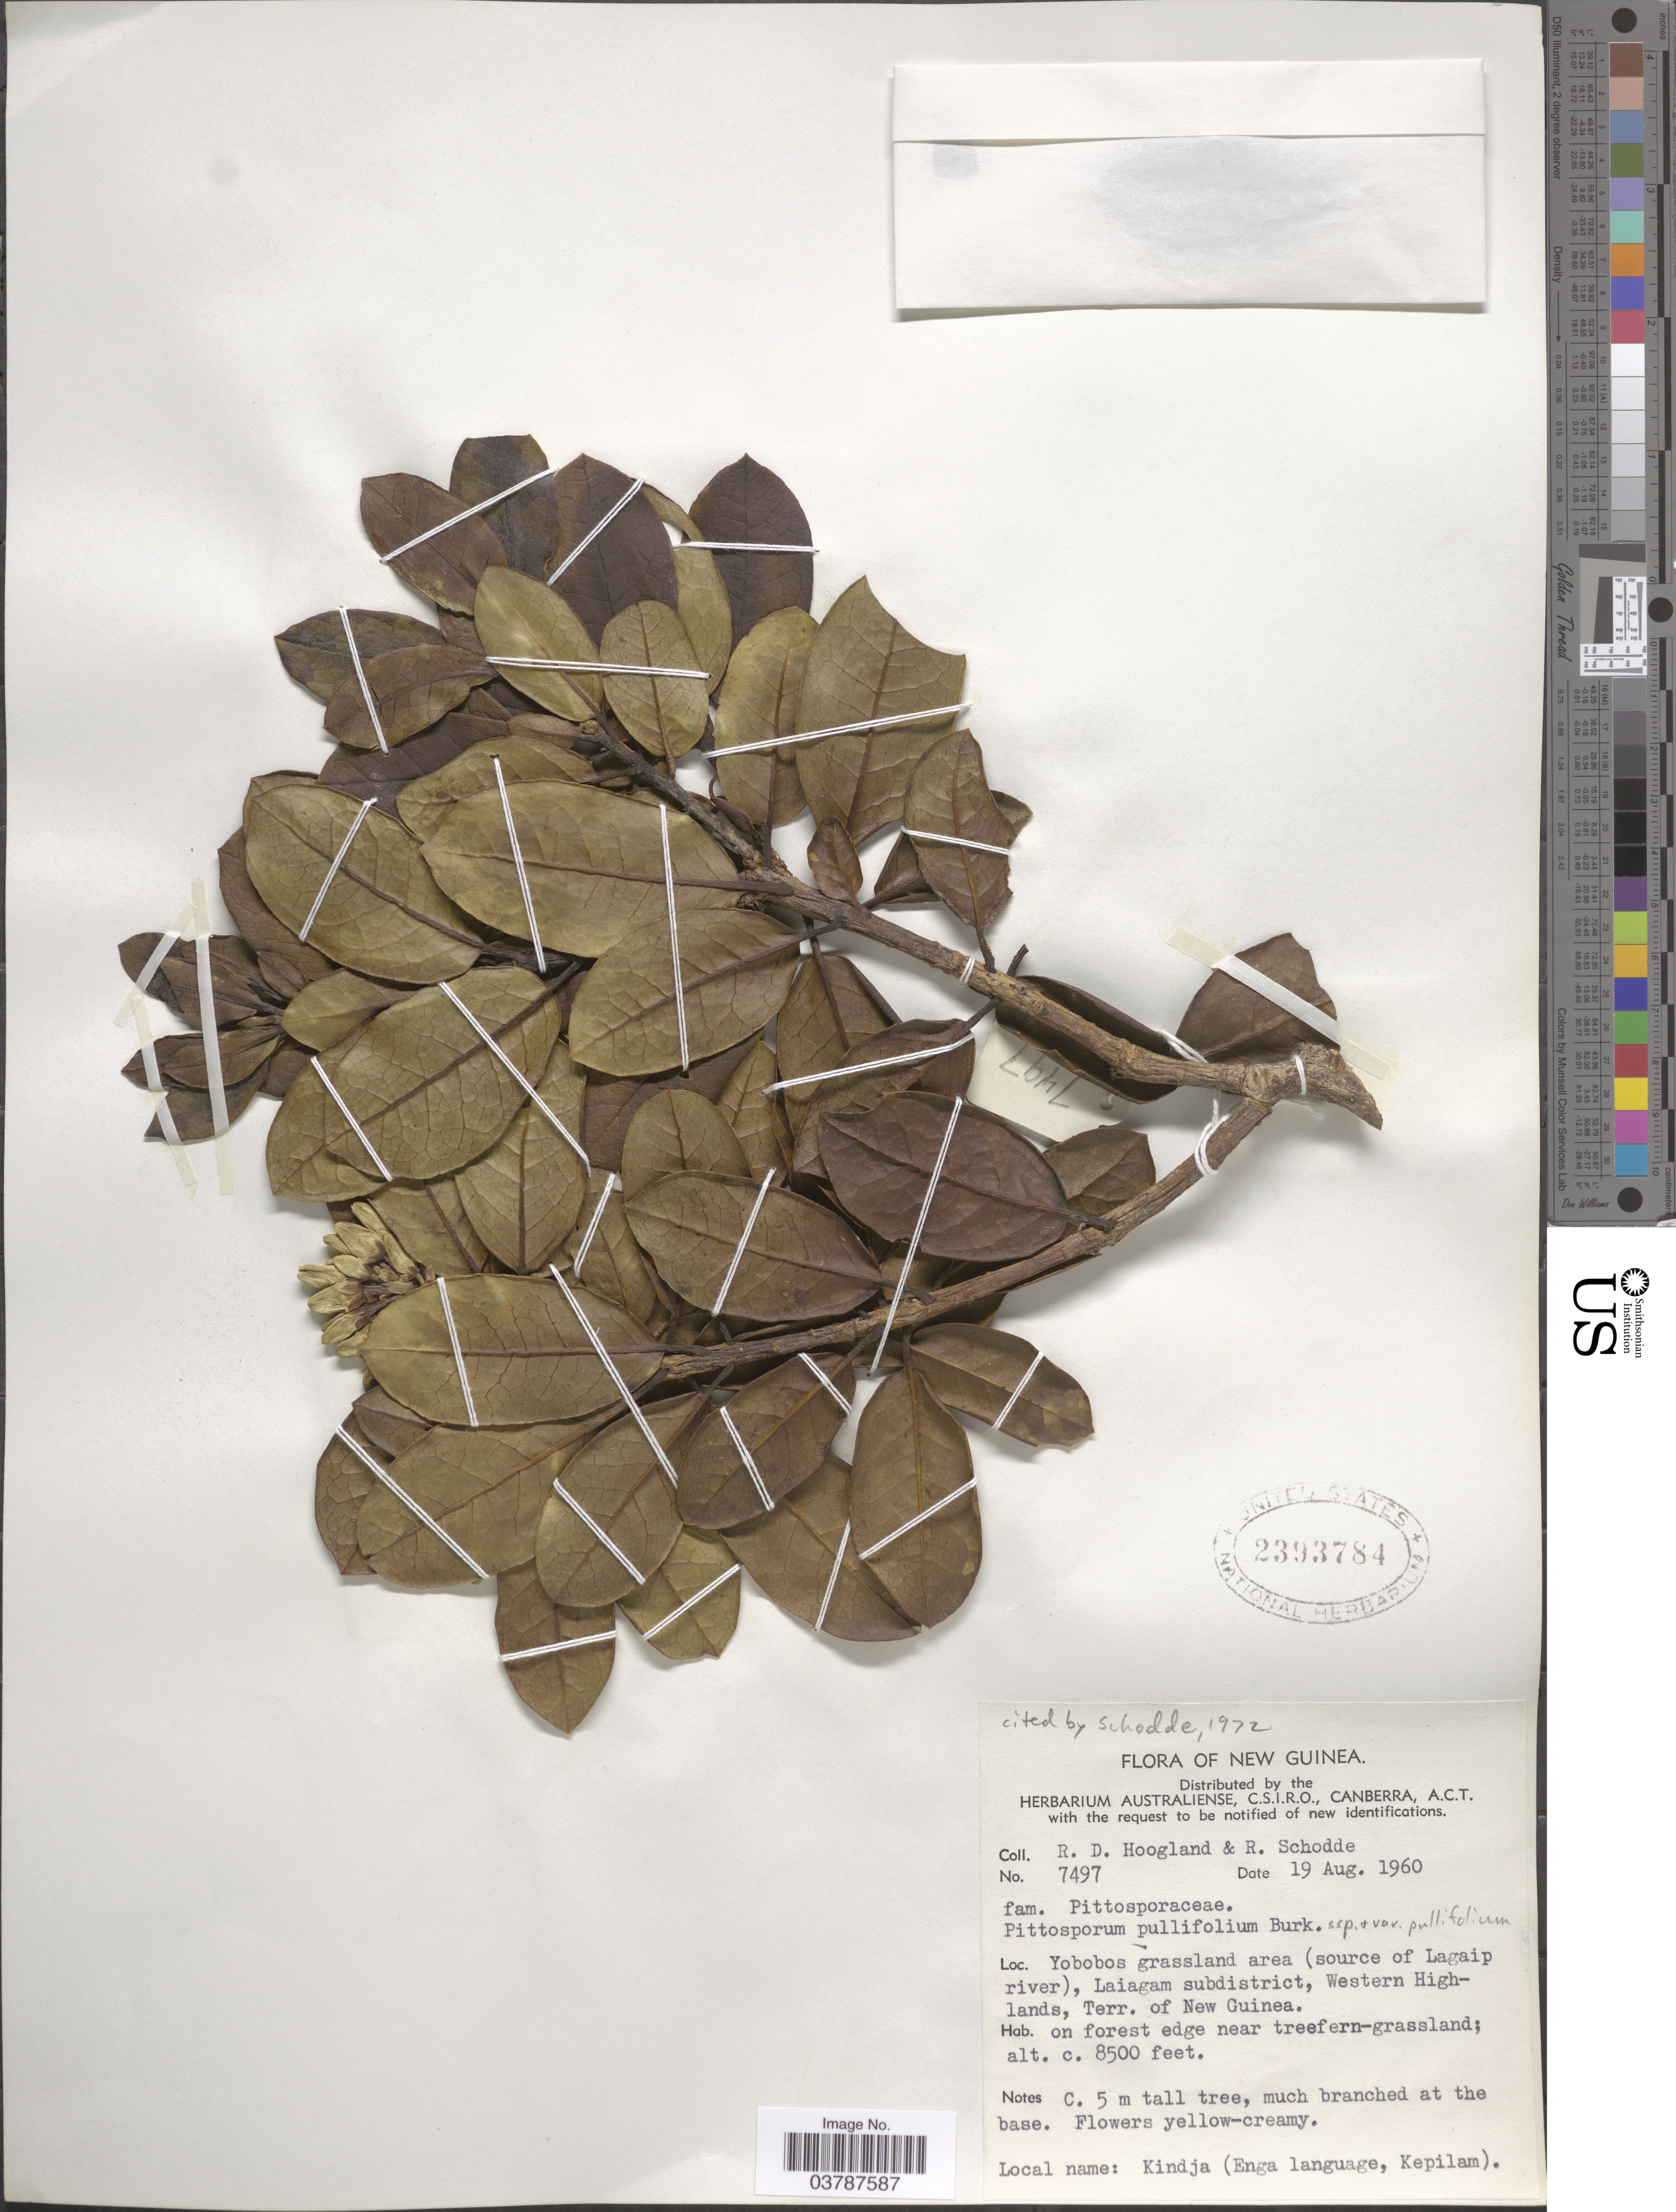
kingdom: Plantae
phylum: Tracheophyta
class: Magnoliopsida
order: Apiales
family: Pittosporaceae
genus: Pittosporum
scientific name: Pittosporum pullifolium subsp. pullifolium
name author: Burkill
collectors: R. D. Hoogland & R. Schodde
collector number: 7497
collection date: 1960-08-19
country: Papua New Guinea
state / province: Western Highlands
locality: New Guinea. Yobobos grassland are (source of Lagaip river), Laiagam subdistrict, Terr. of New Guinea.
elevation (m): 2591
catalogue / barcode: US 2393784